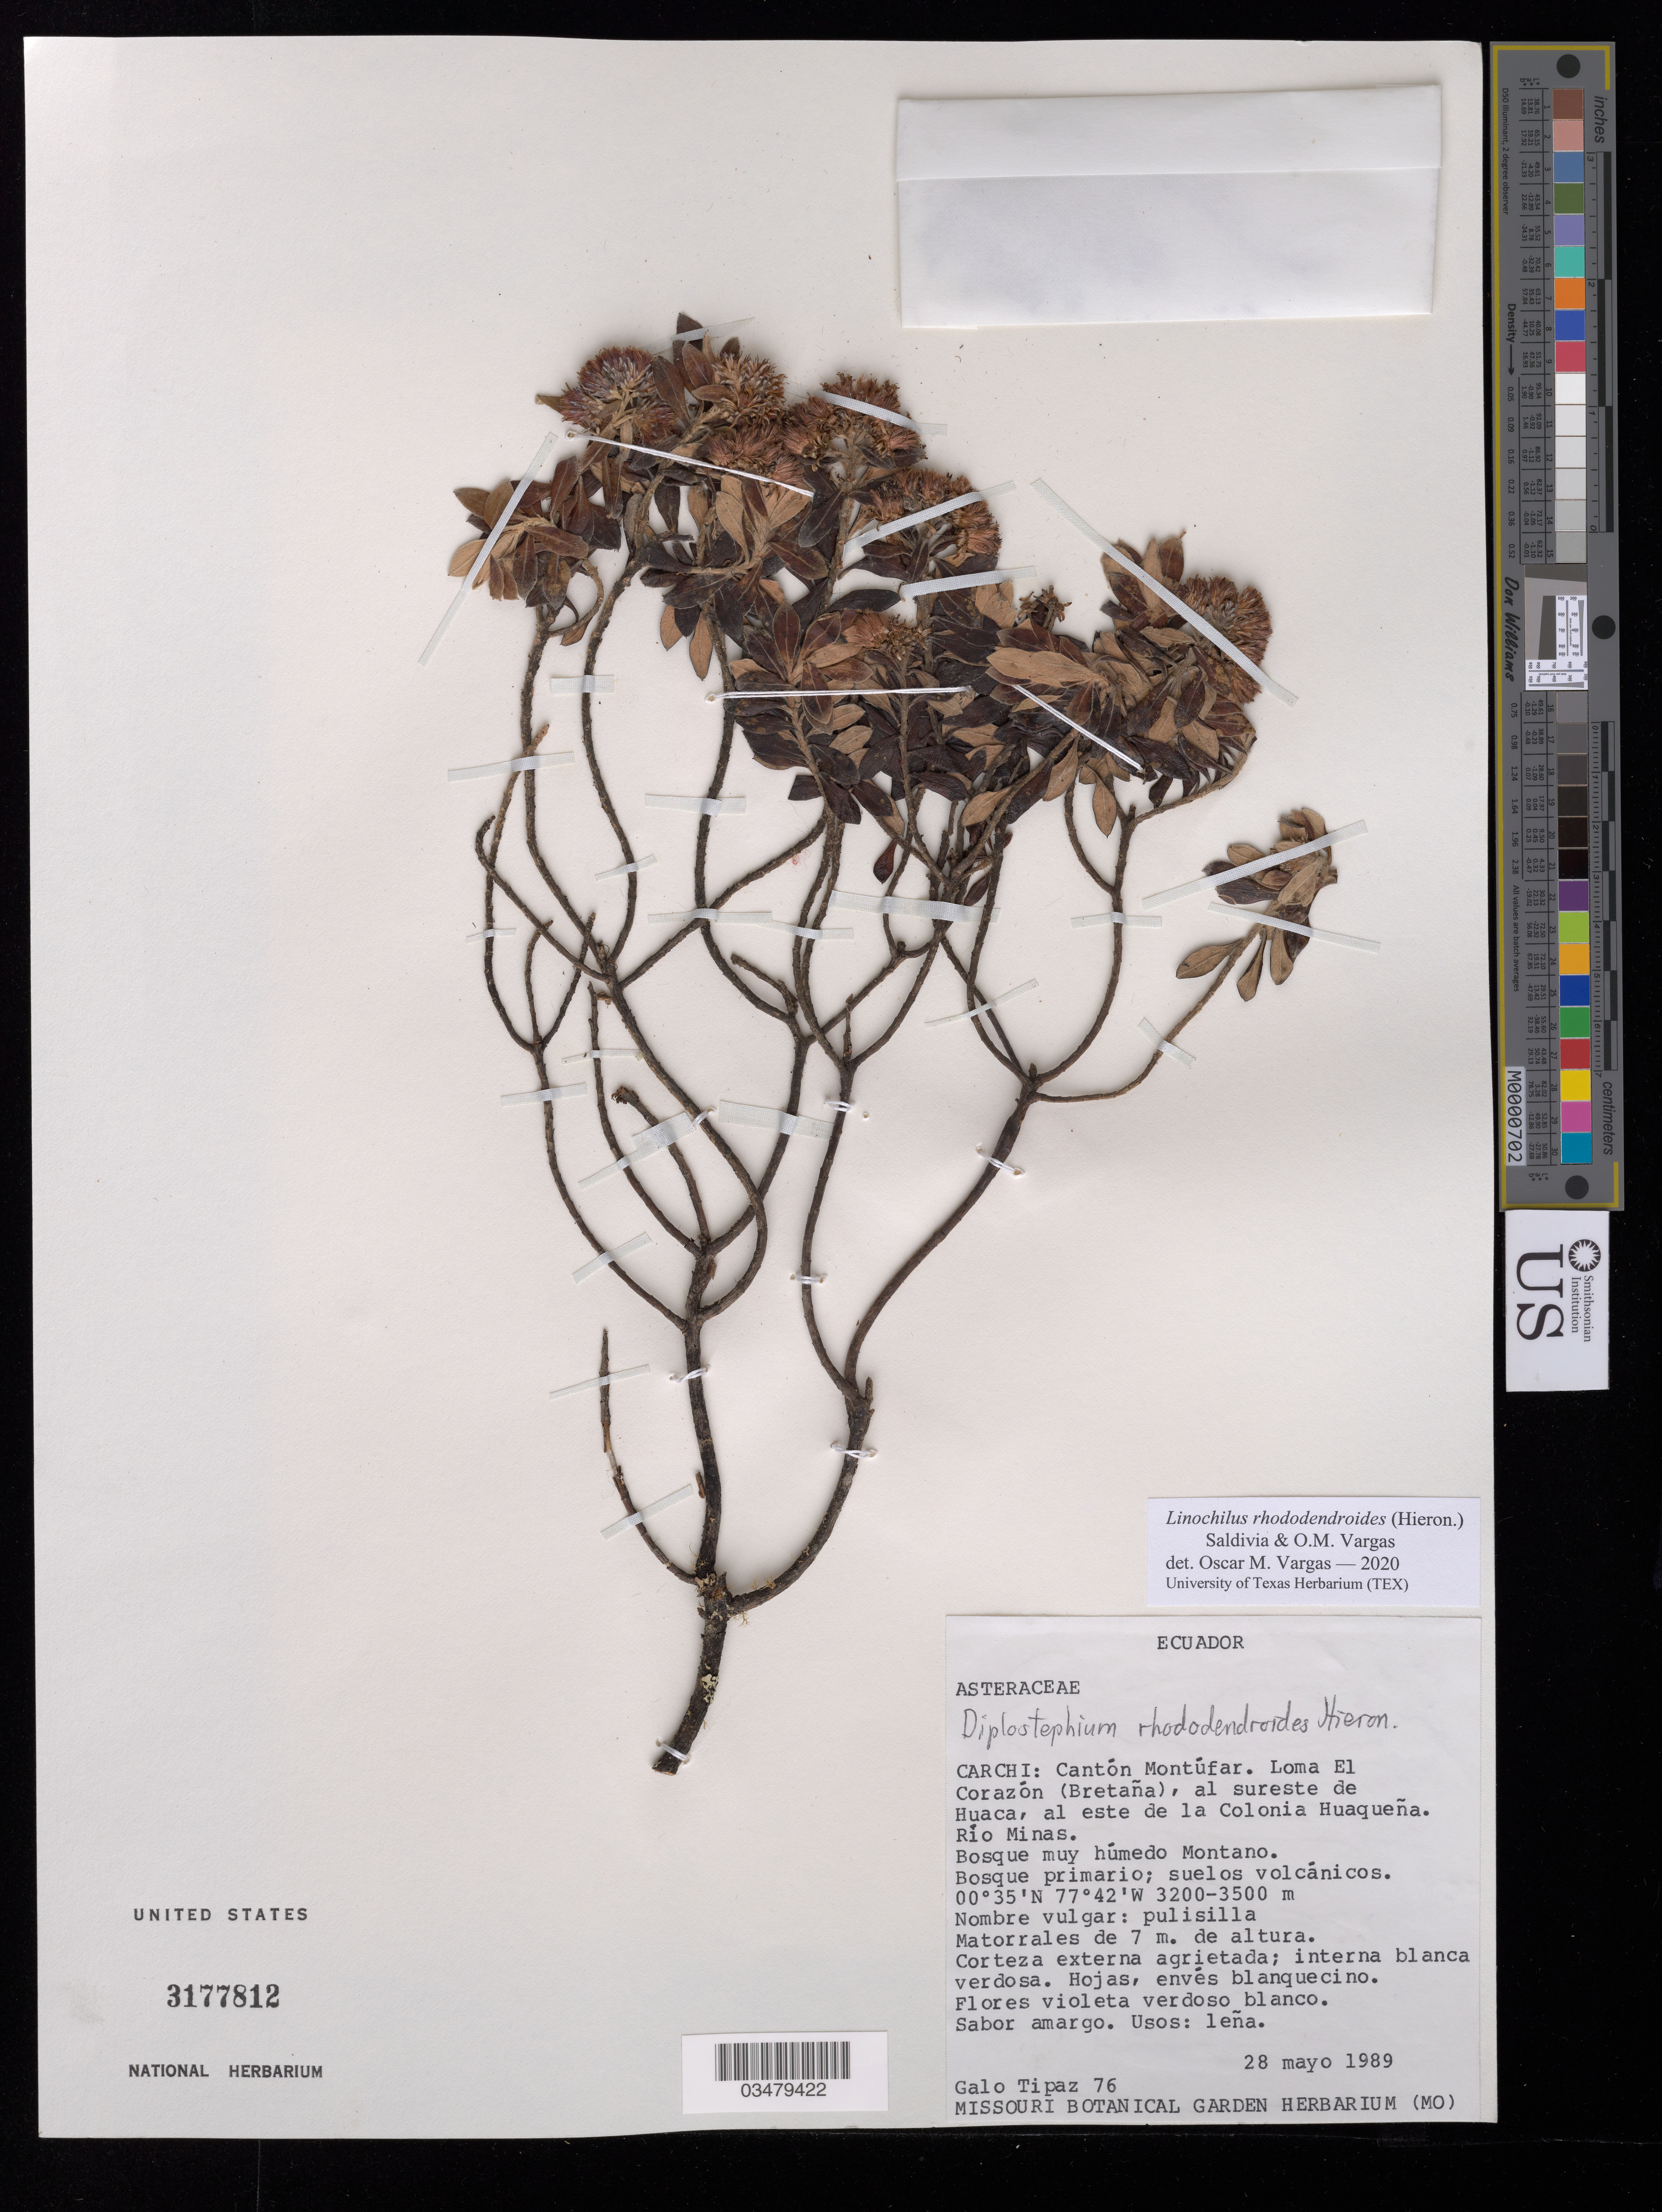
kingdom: Plantae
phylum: Tracheophyta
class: Magnoliopsida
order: Asterales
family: Asteraceae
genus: Linochilus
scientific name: Linochilus rhododendroides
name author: (Hieron.) Saldivia & O.M. Vargas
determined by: Vargas, Oscar M.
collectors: G. Tipaz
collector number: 76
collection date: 1989-05-28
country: Ecuador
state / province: Carchi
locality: Canton Montufar. Loma el Corazon (Bretana), al sureste de Huaca, al este de la Colonia Huaquena. Rio Minas.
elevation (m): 3200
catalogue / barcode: US 3177812